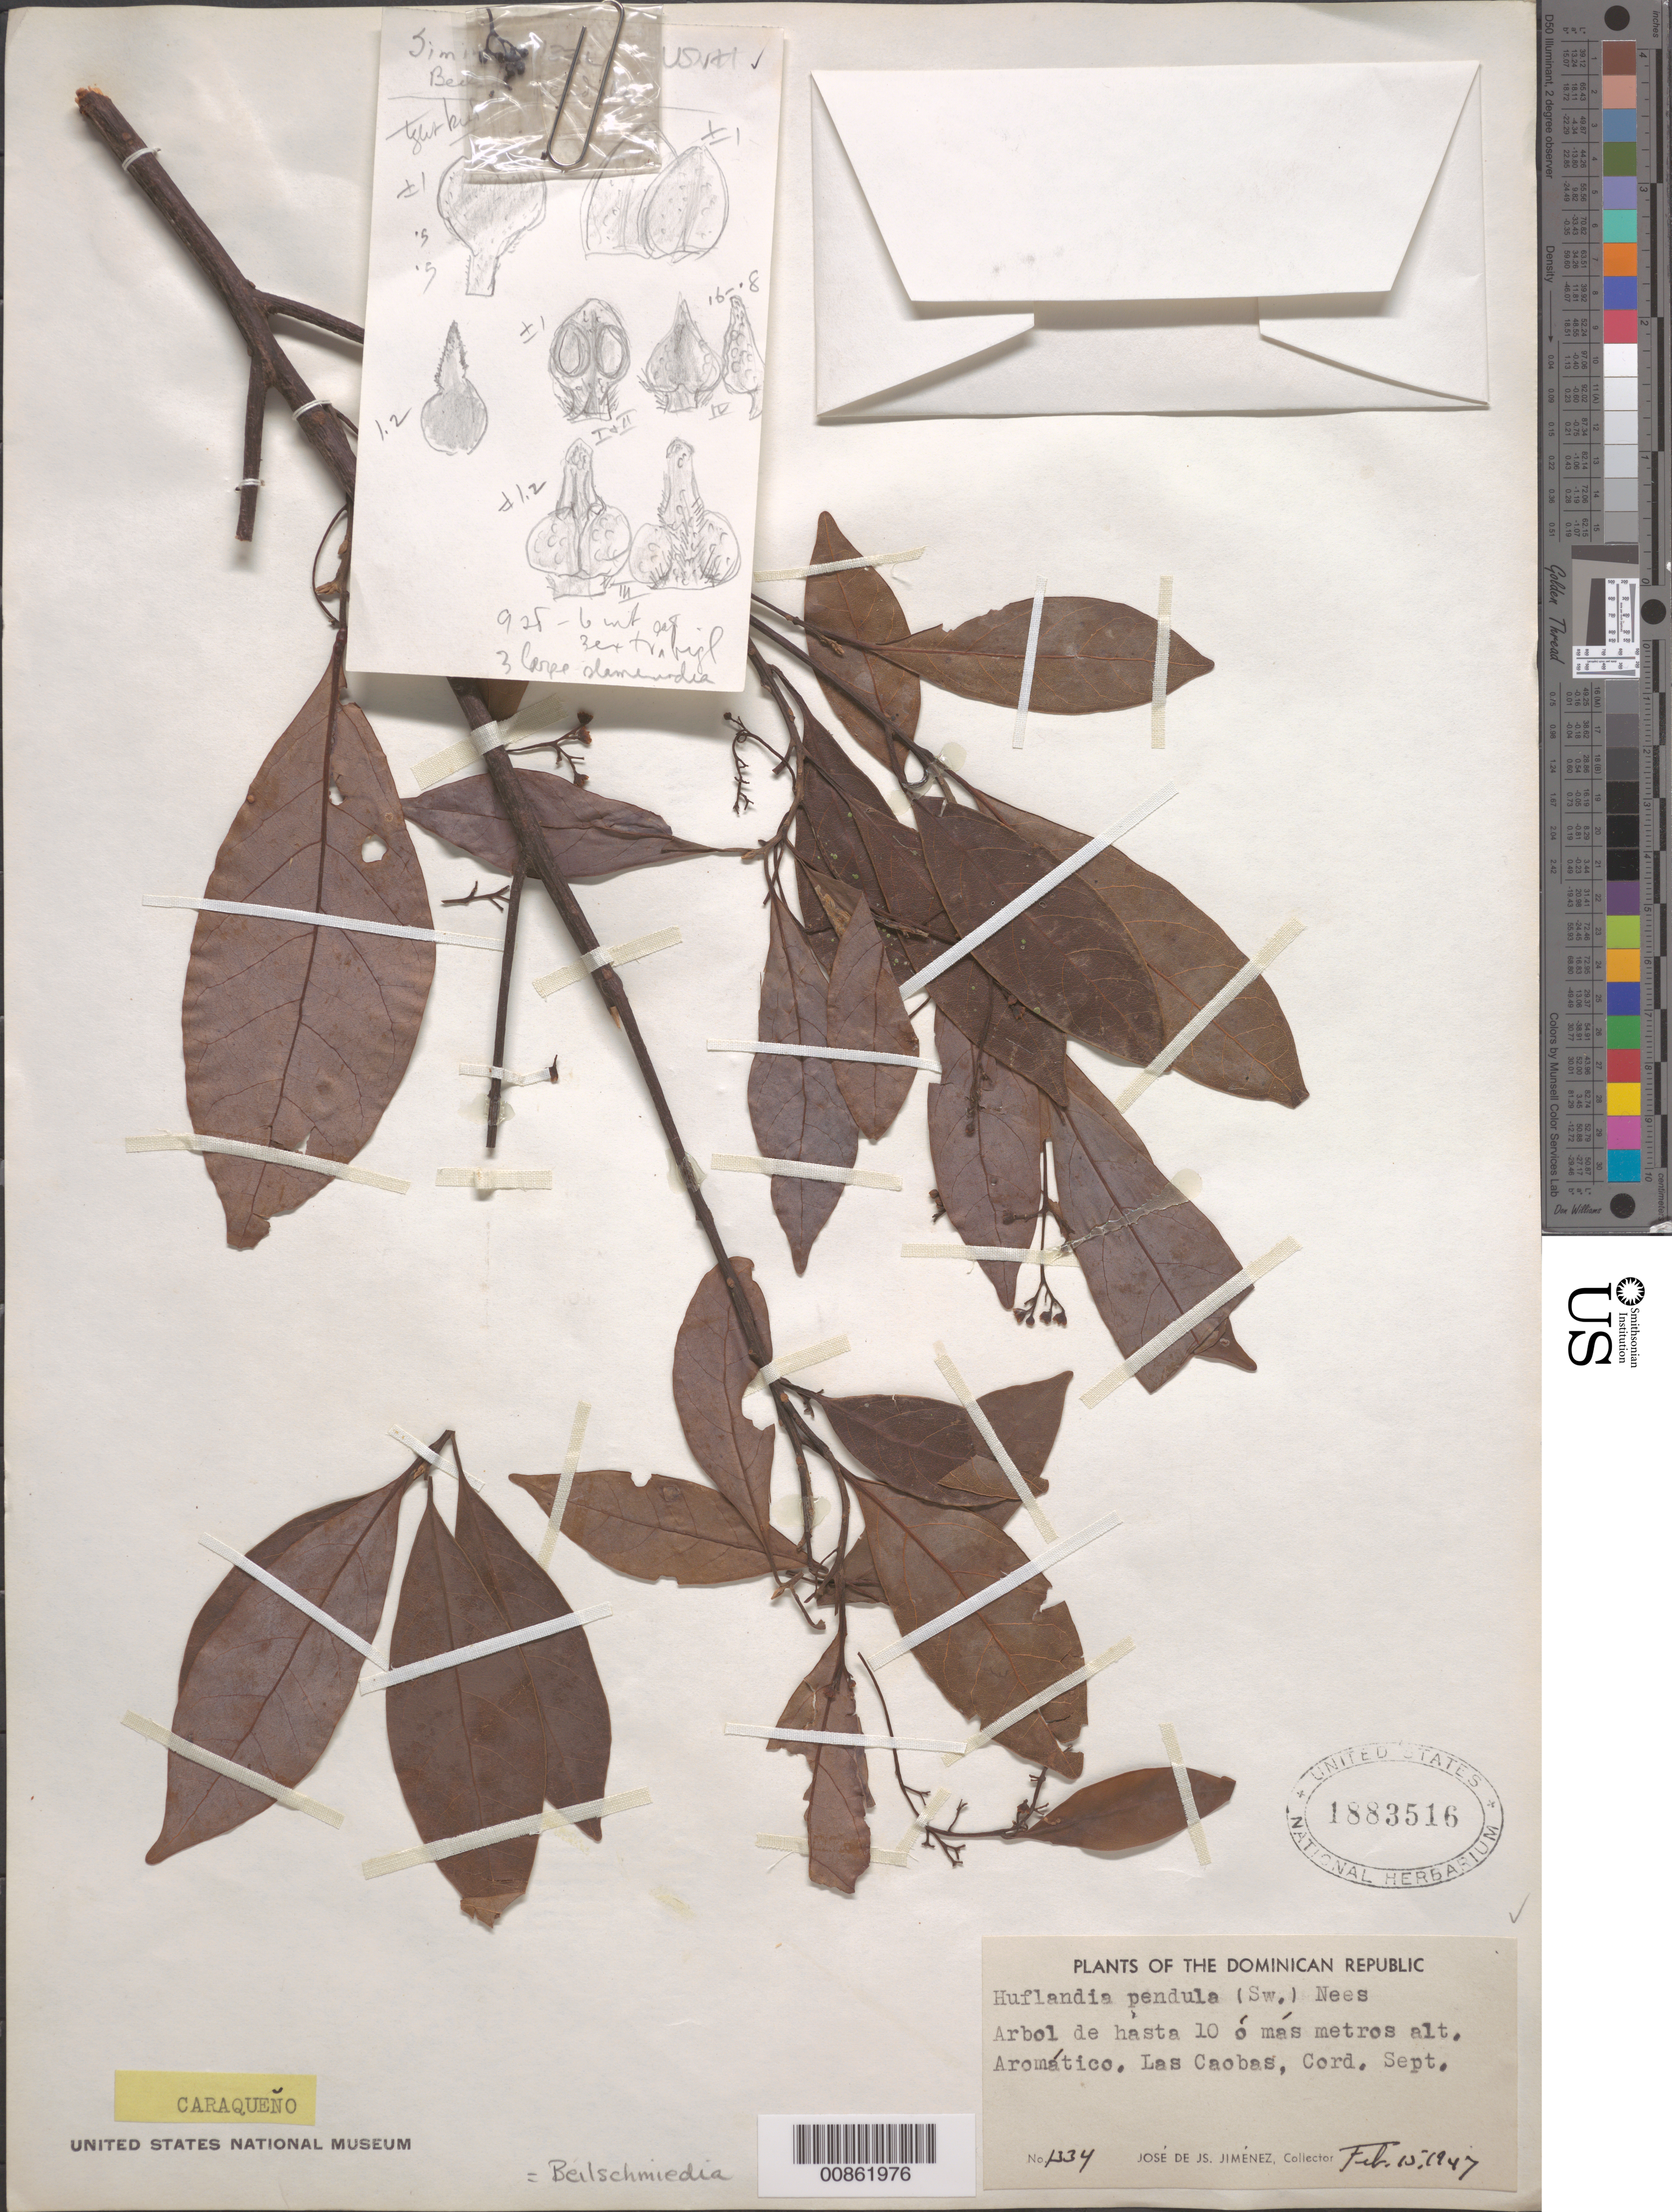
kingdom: Plantae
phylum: Tracheophyta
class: Magnoliopsida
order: Laurales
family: Lauraceae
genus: Beilschmiedia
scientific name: Beilschmiedia pendula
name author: (Sw.) Hemsl.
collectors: J. J. Jiménez Almonte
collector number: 1334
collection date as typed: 15 Feb 1947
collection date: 1947-02-15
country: Dominican Republic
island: Hispaniola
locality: Las Caobas. Cordillera Septentrional.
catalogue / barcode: US 1883516